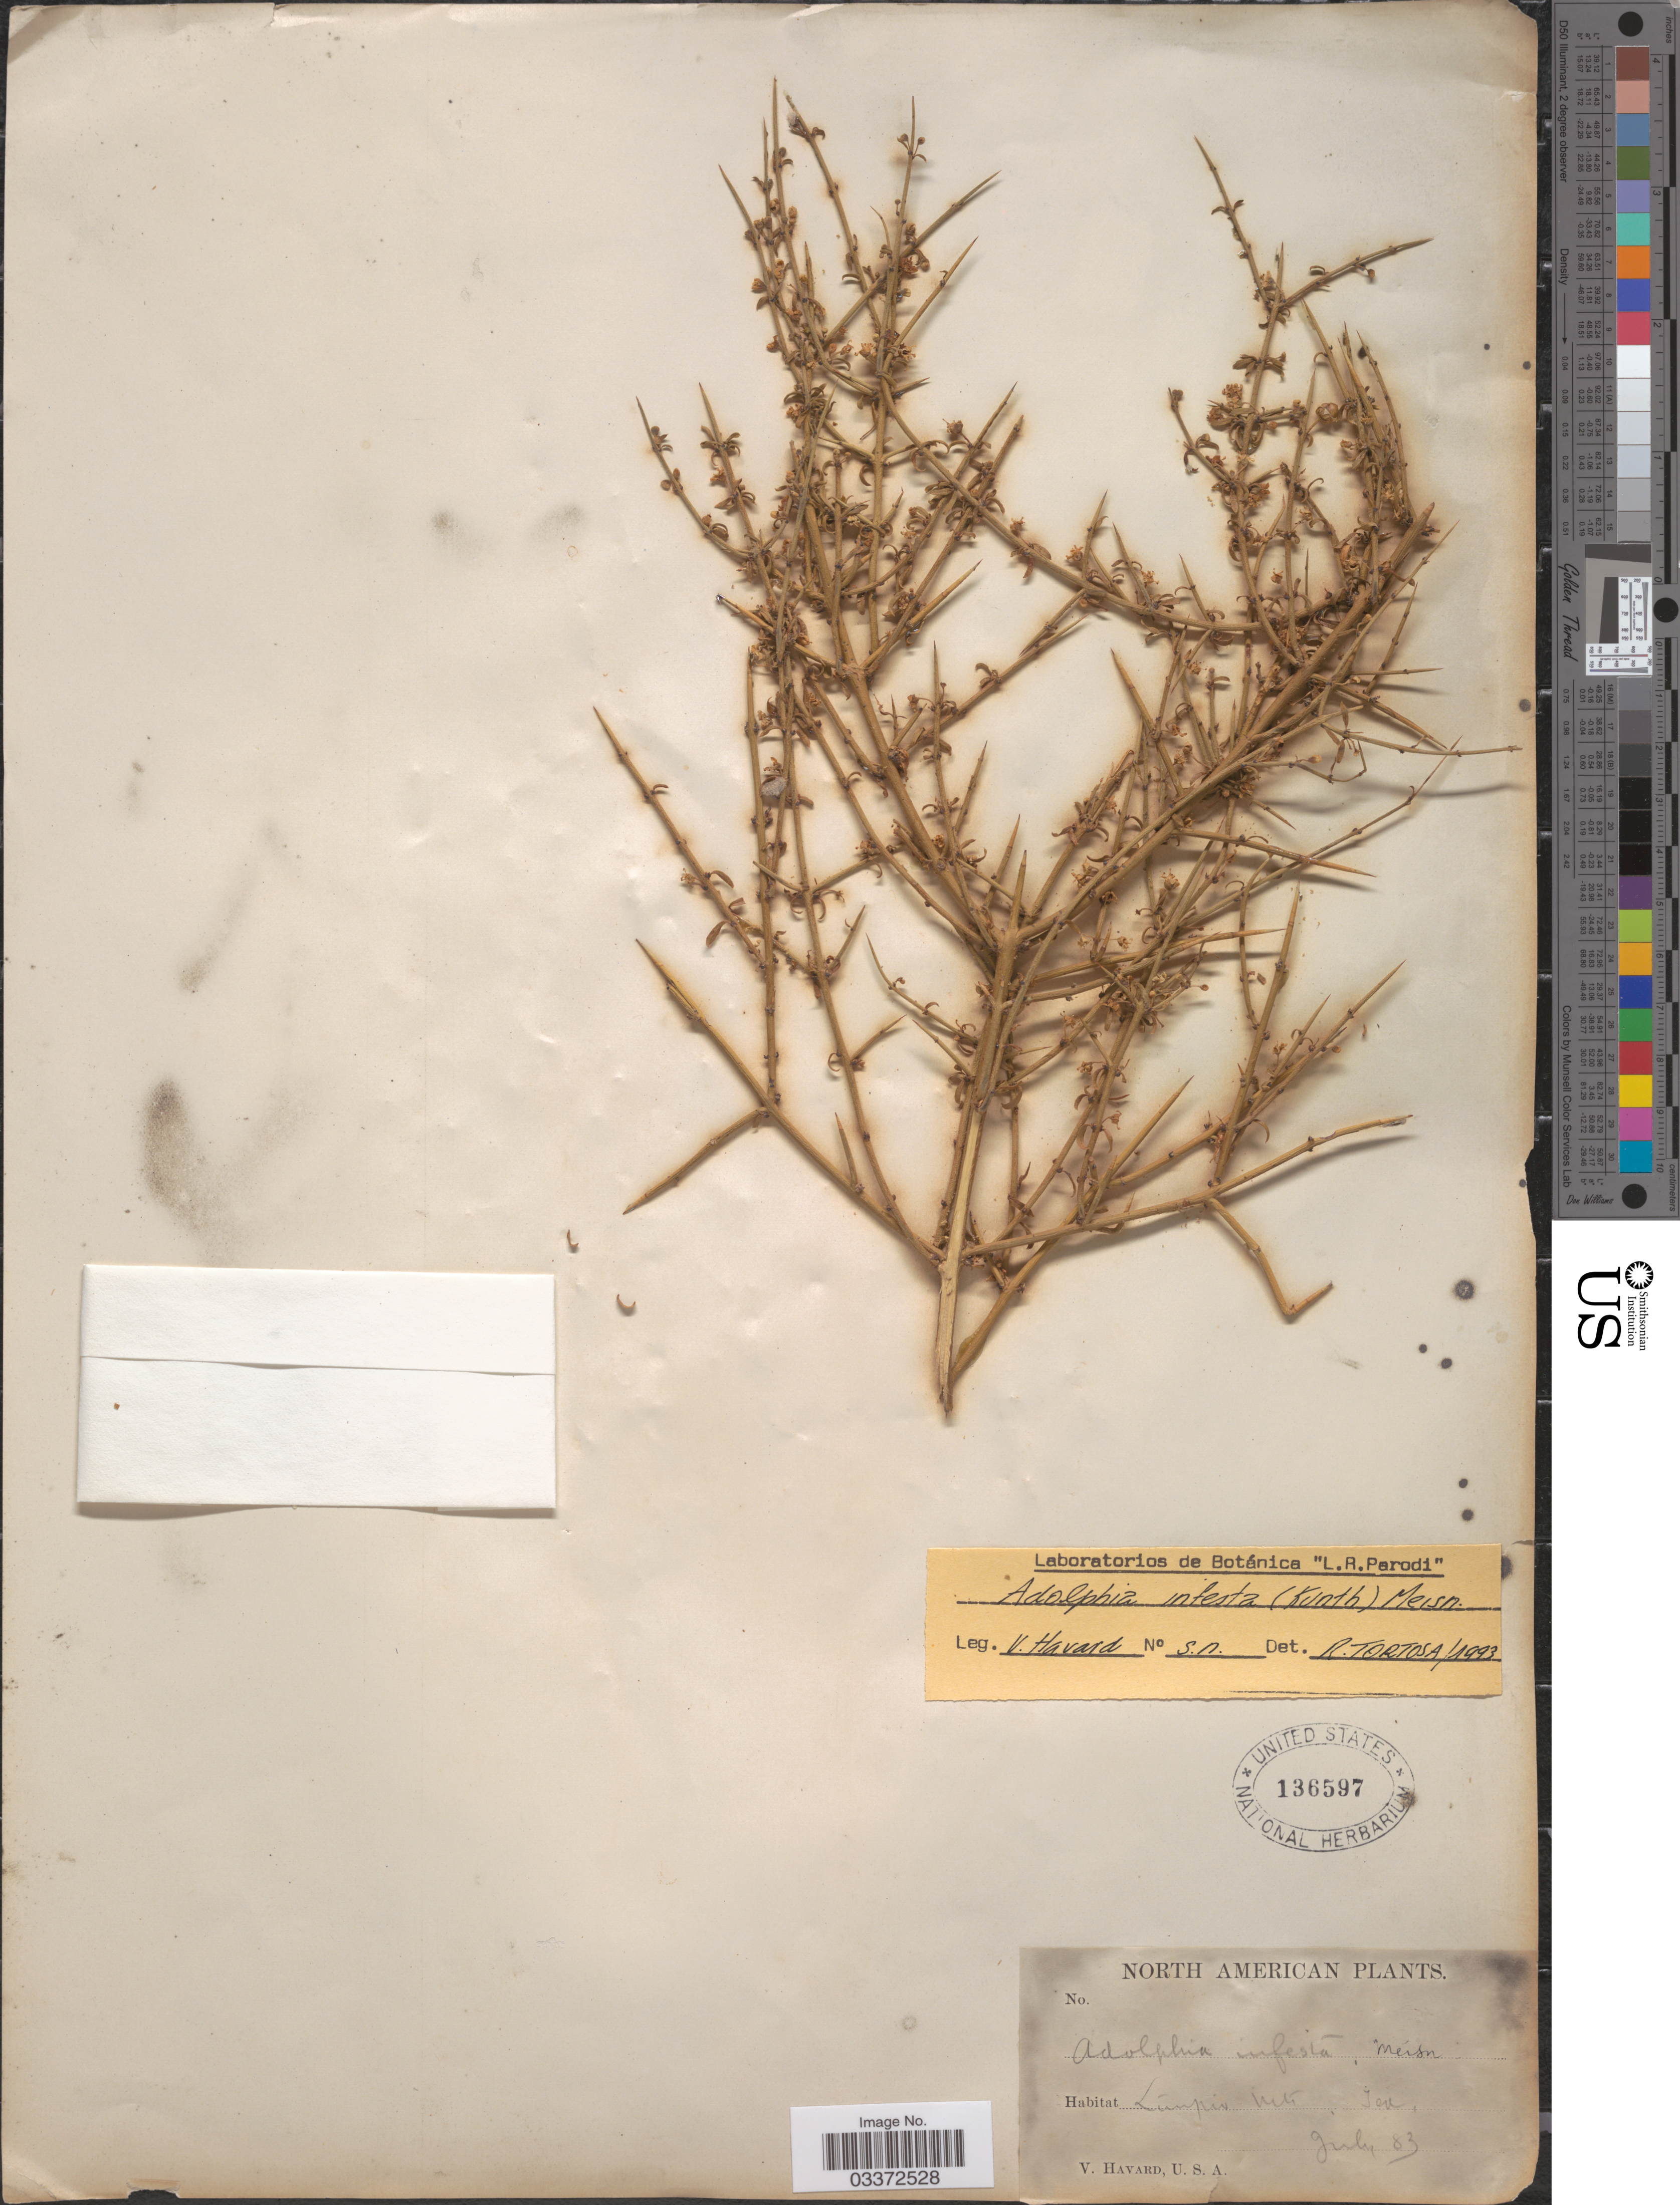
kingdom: Plantae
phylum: Tracheophyta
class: Magnoliopsida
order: Rosales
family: Rhamnaceae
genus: Adolphia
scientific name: Adolphia infesta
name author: (Kunth) Meisn.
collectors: V. Havard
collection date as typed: Transcribed d/m/y: /7/83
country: United States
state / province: Texas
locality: Limpia Mts.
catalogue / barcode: US 136597